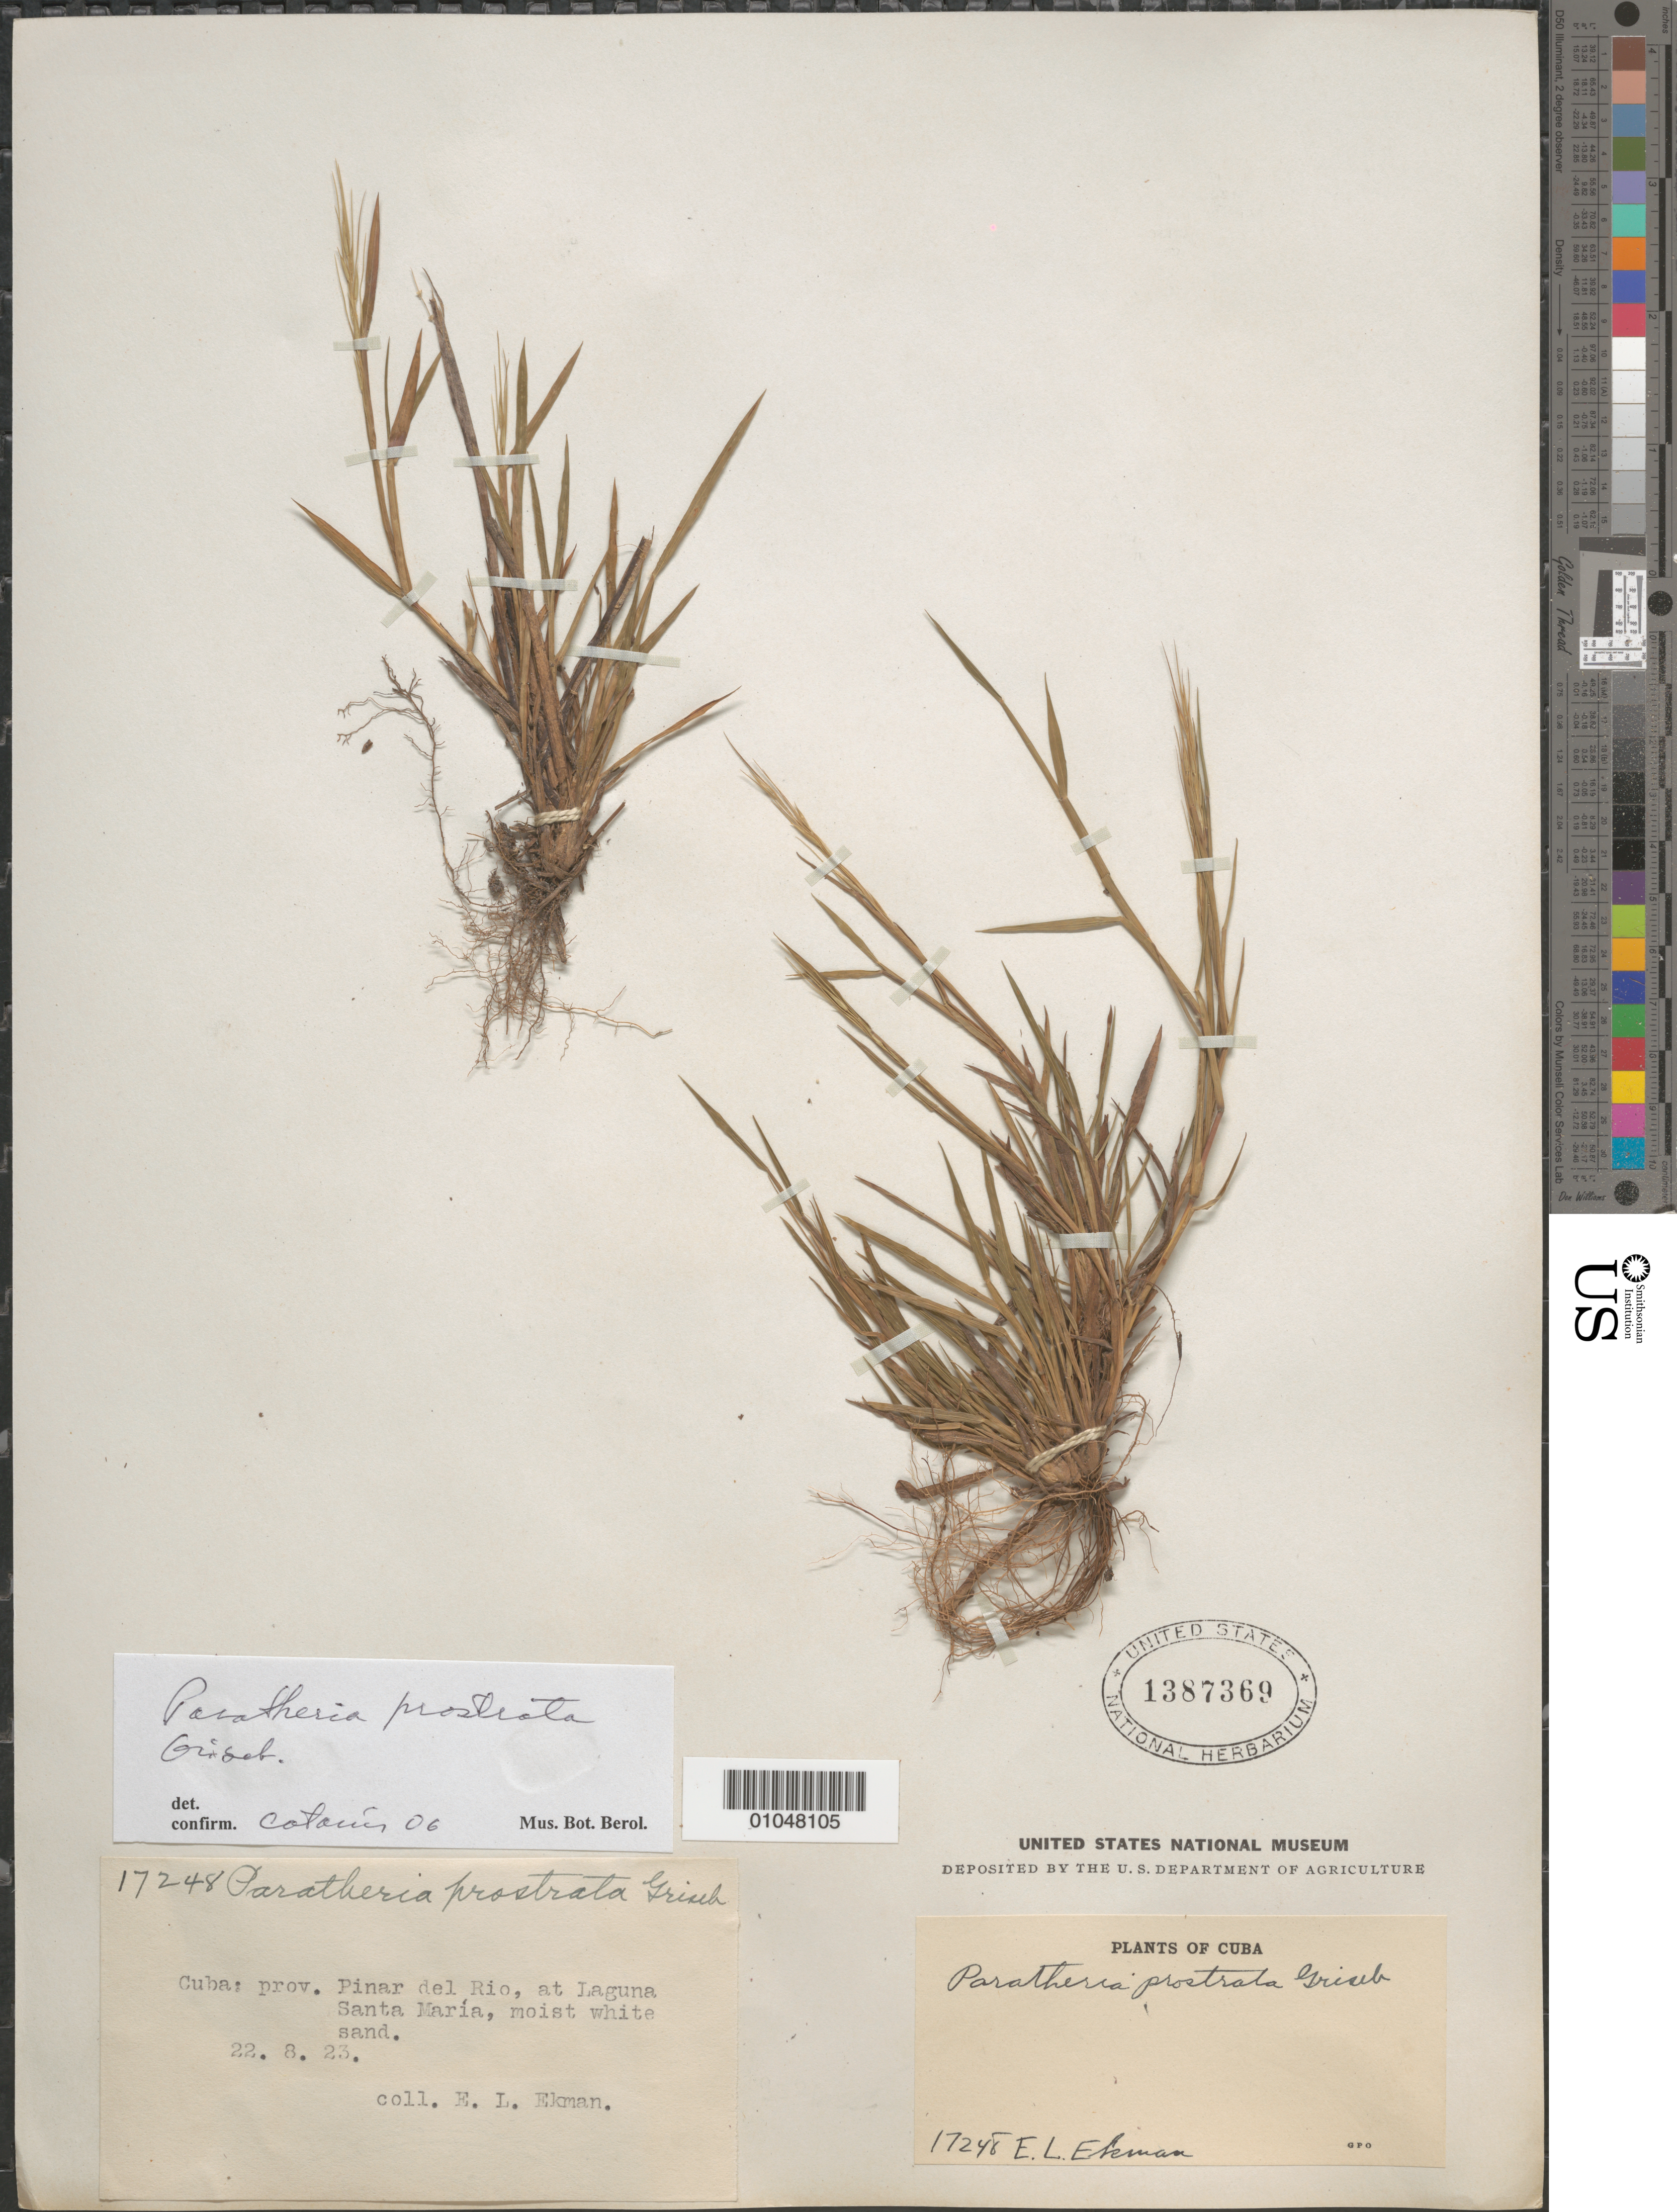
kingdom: Plantae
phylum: Tracheophyta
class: Liliopsida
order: Poales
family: Poaceae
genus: Paratheria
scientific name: Paratheria prostrata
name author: Griseb.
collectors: E. L. Ekman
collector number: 17248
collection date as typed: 22 Aug 1923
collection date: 1923-08-22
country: Cuba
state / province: Pinar del Rio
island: Cuba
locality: LAguna Santa Maria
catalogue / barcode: US 1387369